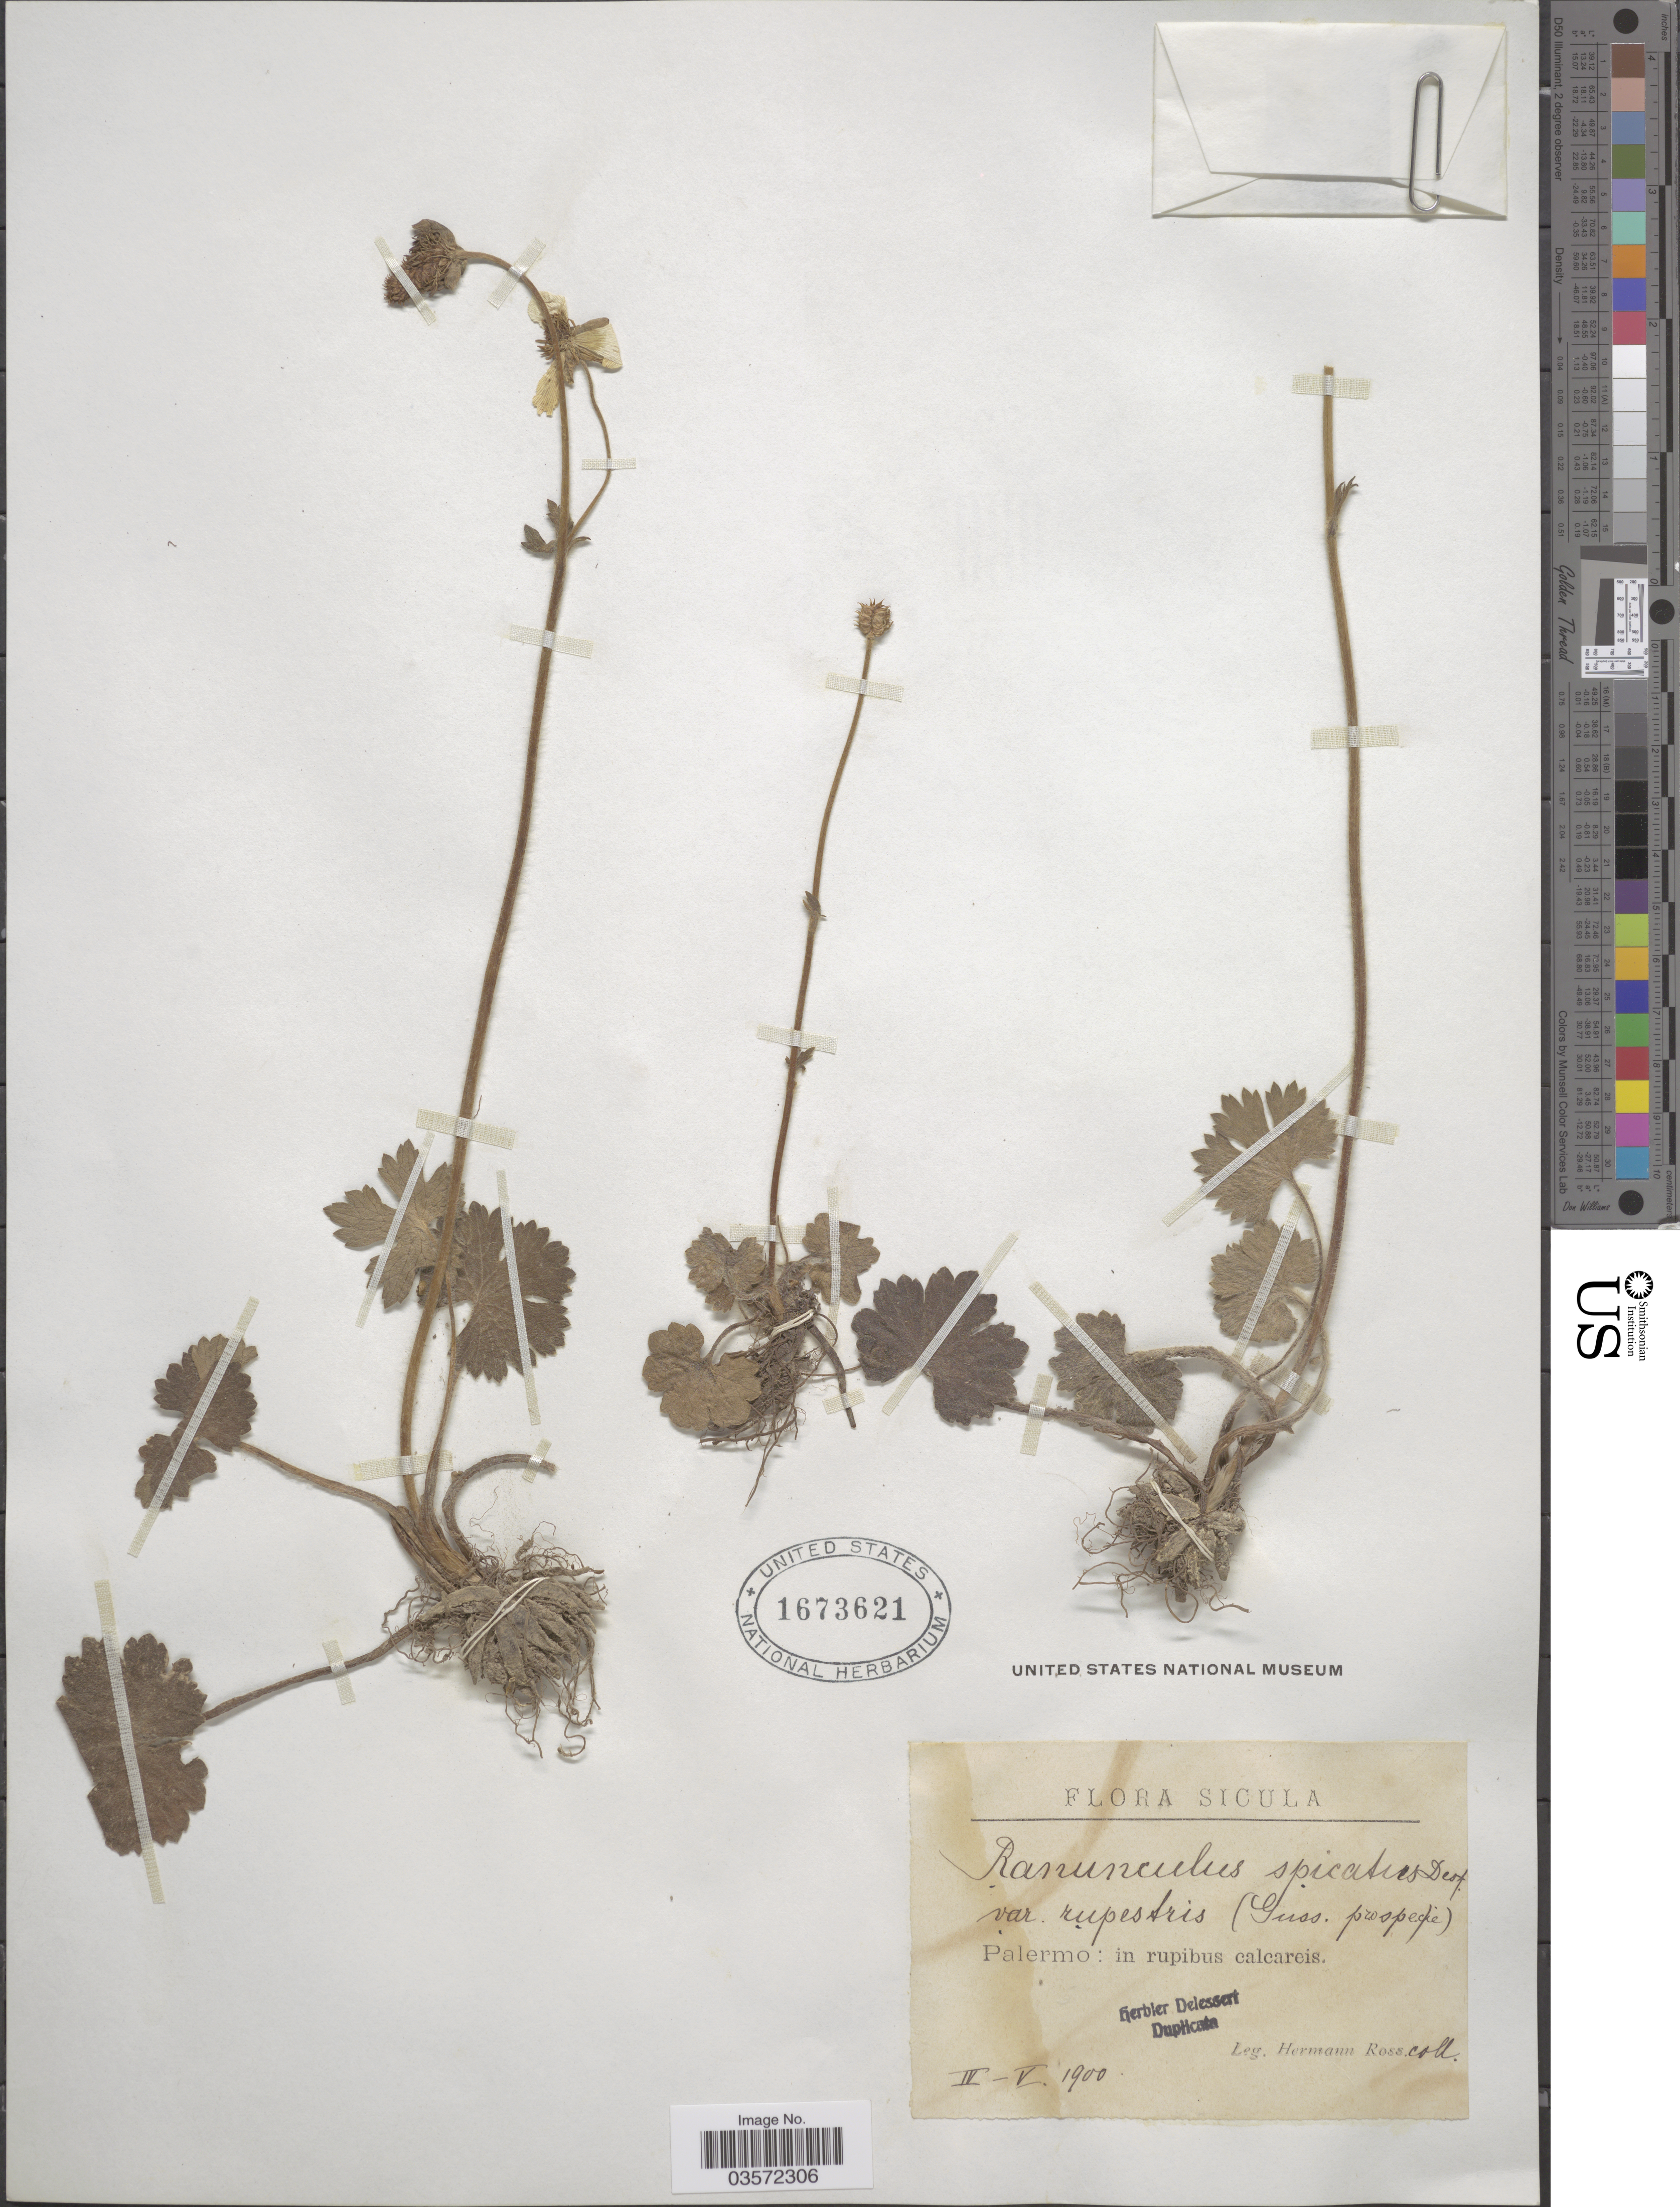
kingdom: Plantae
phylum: Tracheophyta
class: Magnoliopsida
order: Ranunculales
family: Ranunculaceae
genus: Ranunculus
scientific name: Ranunculus spicatus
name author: Desf.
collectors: H. Ross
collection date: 1900-04/1900-05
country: Italy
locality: Sicula. Palermo.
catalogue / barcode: US 1673621